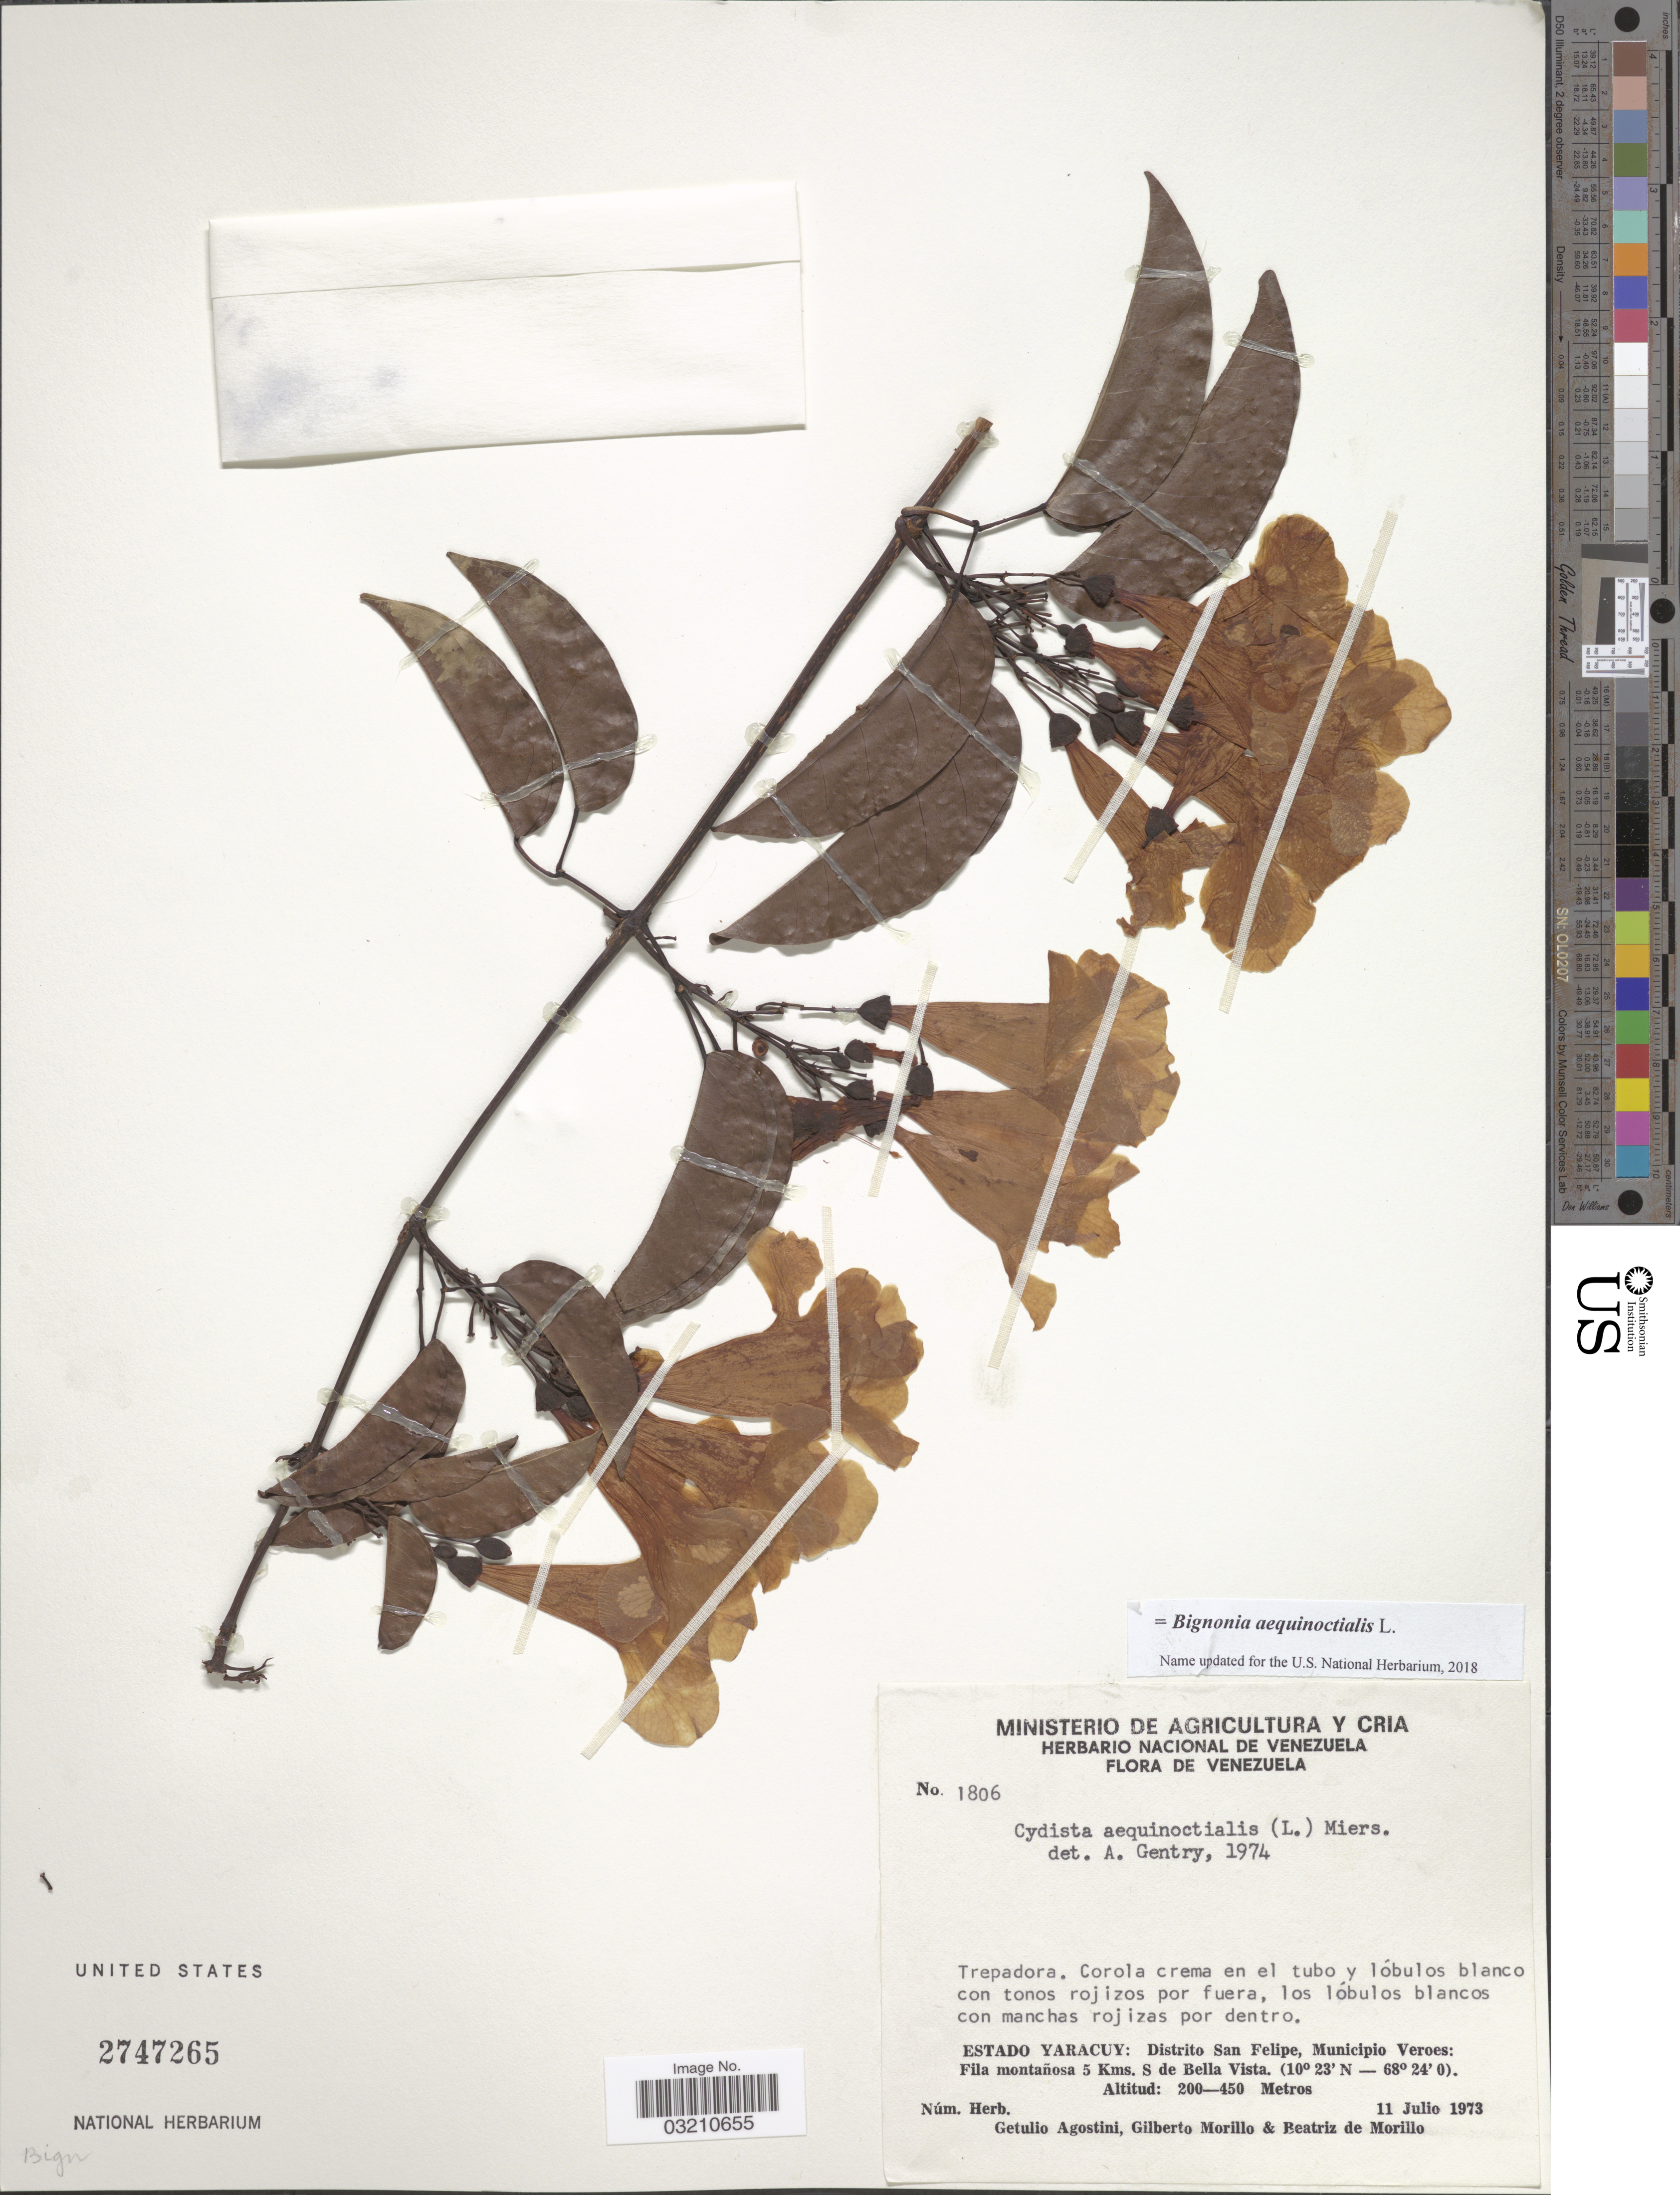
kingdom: Plantae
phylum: Tracheophyta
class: Magnoliopsida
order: Lamiales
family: Bignoniaceae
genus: Bignonia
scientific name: Bignonia aequinoctialis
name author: L.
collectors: G. Agostini, G. N. Morillo & B. Morillo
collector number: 1806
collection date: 1973-07-11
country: Venezuela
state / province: Yaracuy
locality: Distrito San Felipe, Municipio Veroes: Fila montañosa 5 Kms. S de Bella Vista.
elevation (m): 200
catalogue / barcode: US 2747265